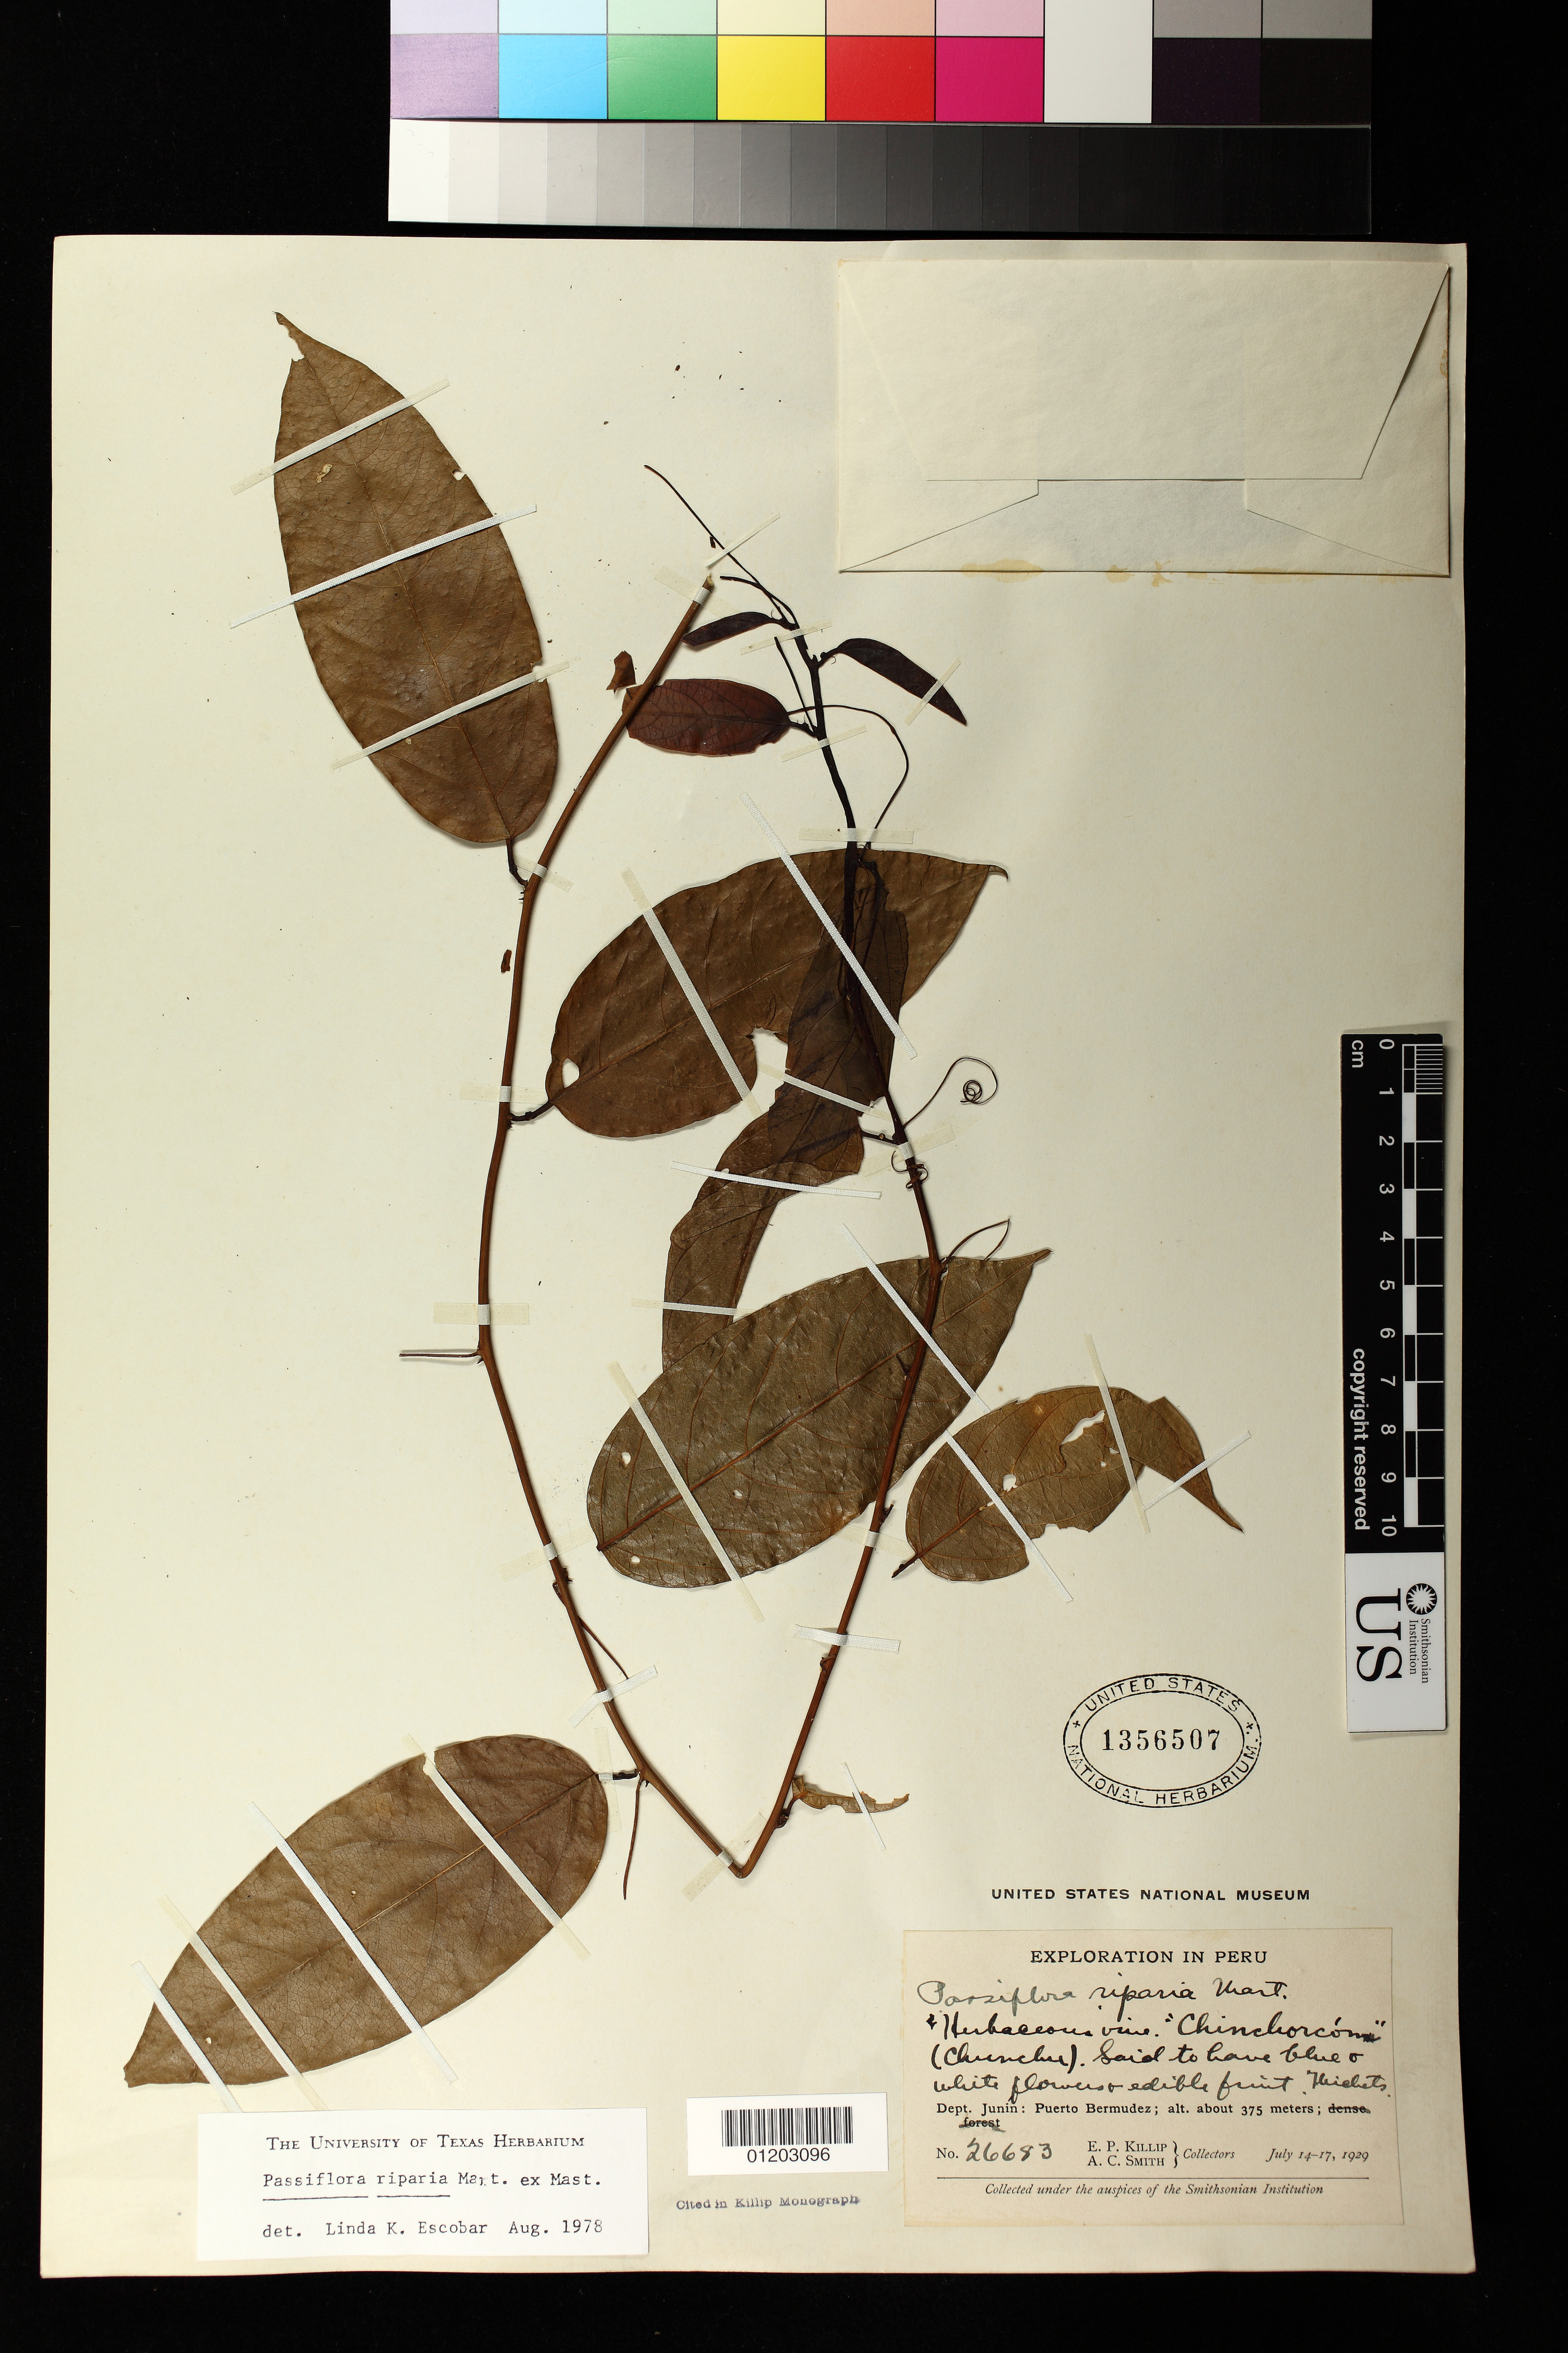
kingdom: Plantae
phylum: Tracheophyta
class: Magnoliopsida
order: Malpighiales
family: Passifloraceae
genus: Passiflora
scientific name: Passiflora riparia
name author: Mart. ex Mast.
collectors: E. P. Killip & A. C. Smith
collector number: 26683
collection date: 1929-07-14/1929-07-17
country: Peru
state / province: Pasco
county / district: Oxapampa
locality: Puerto Bermudez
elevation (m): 375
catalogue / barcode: US 1356507